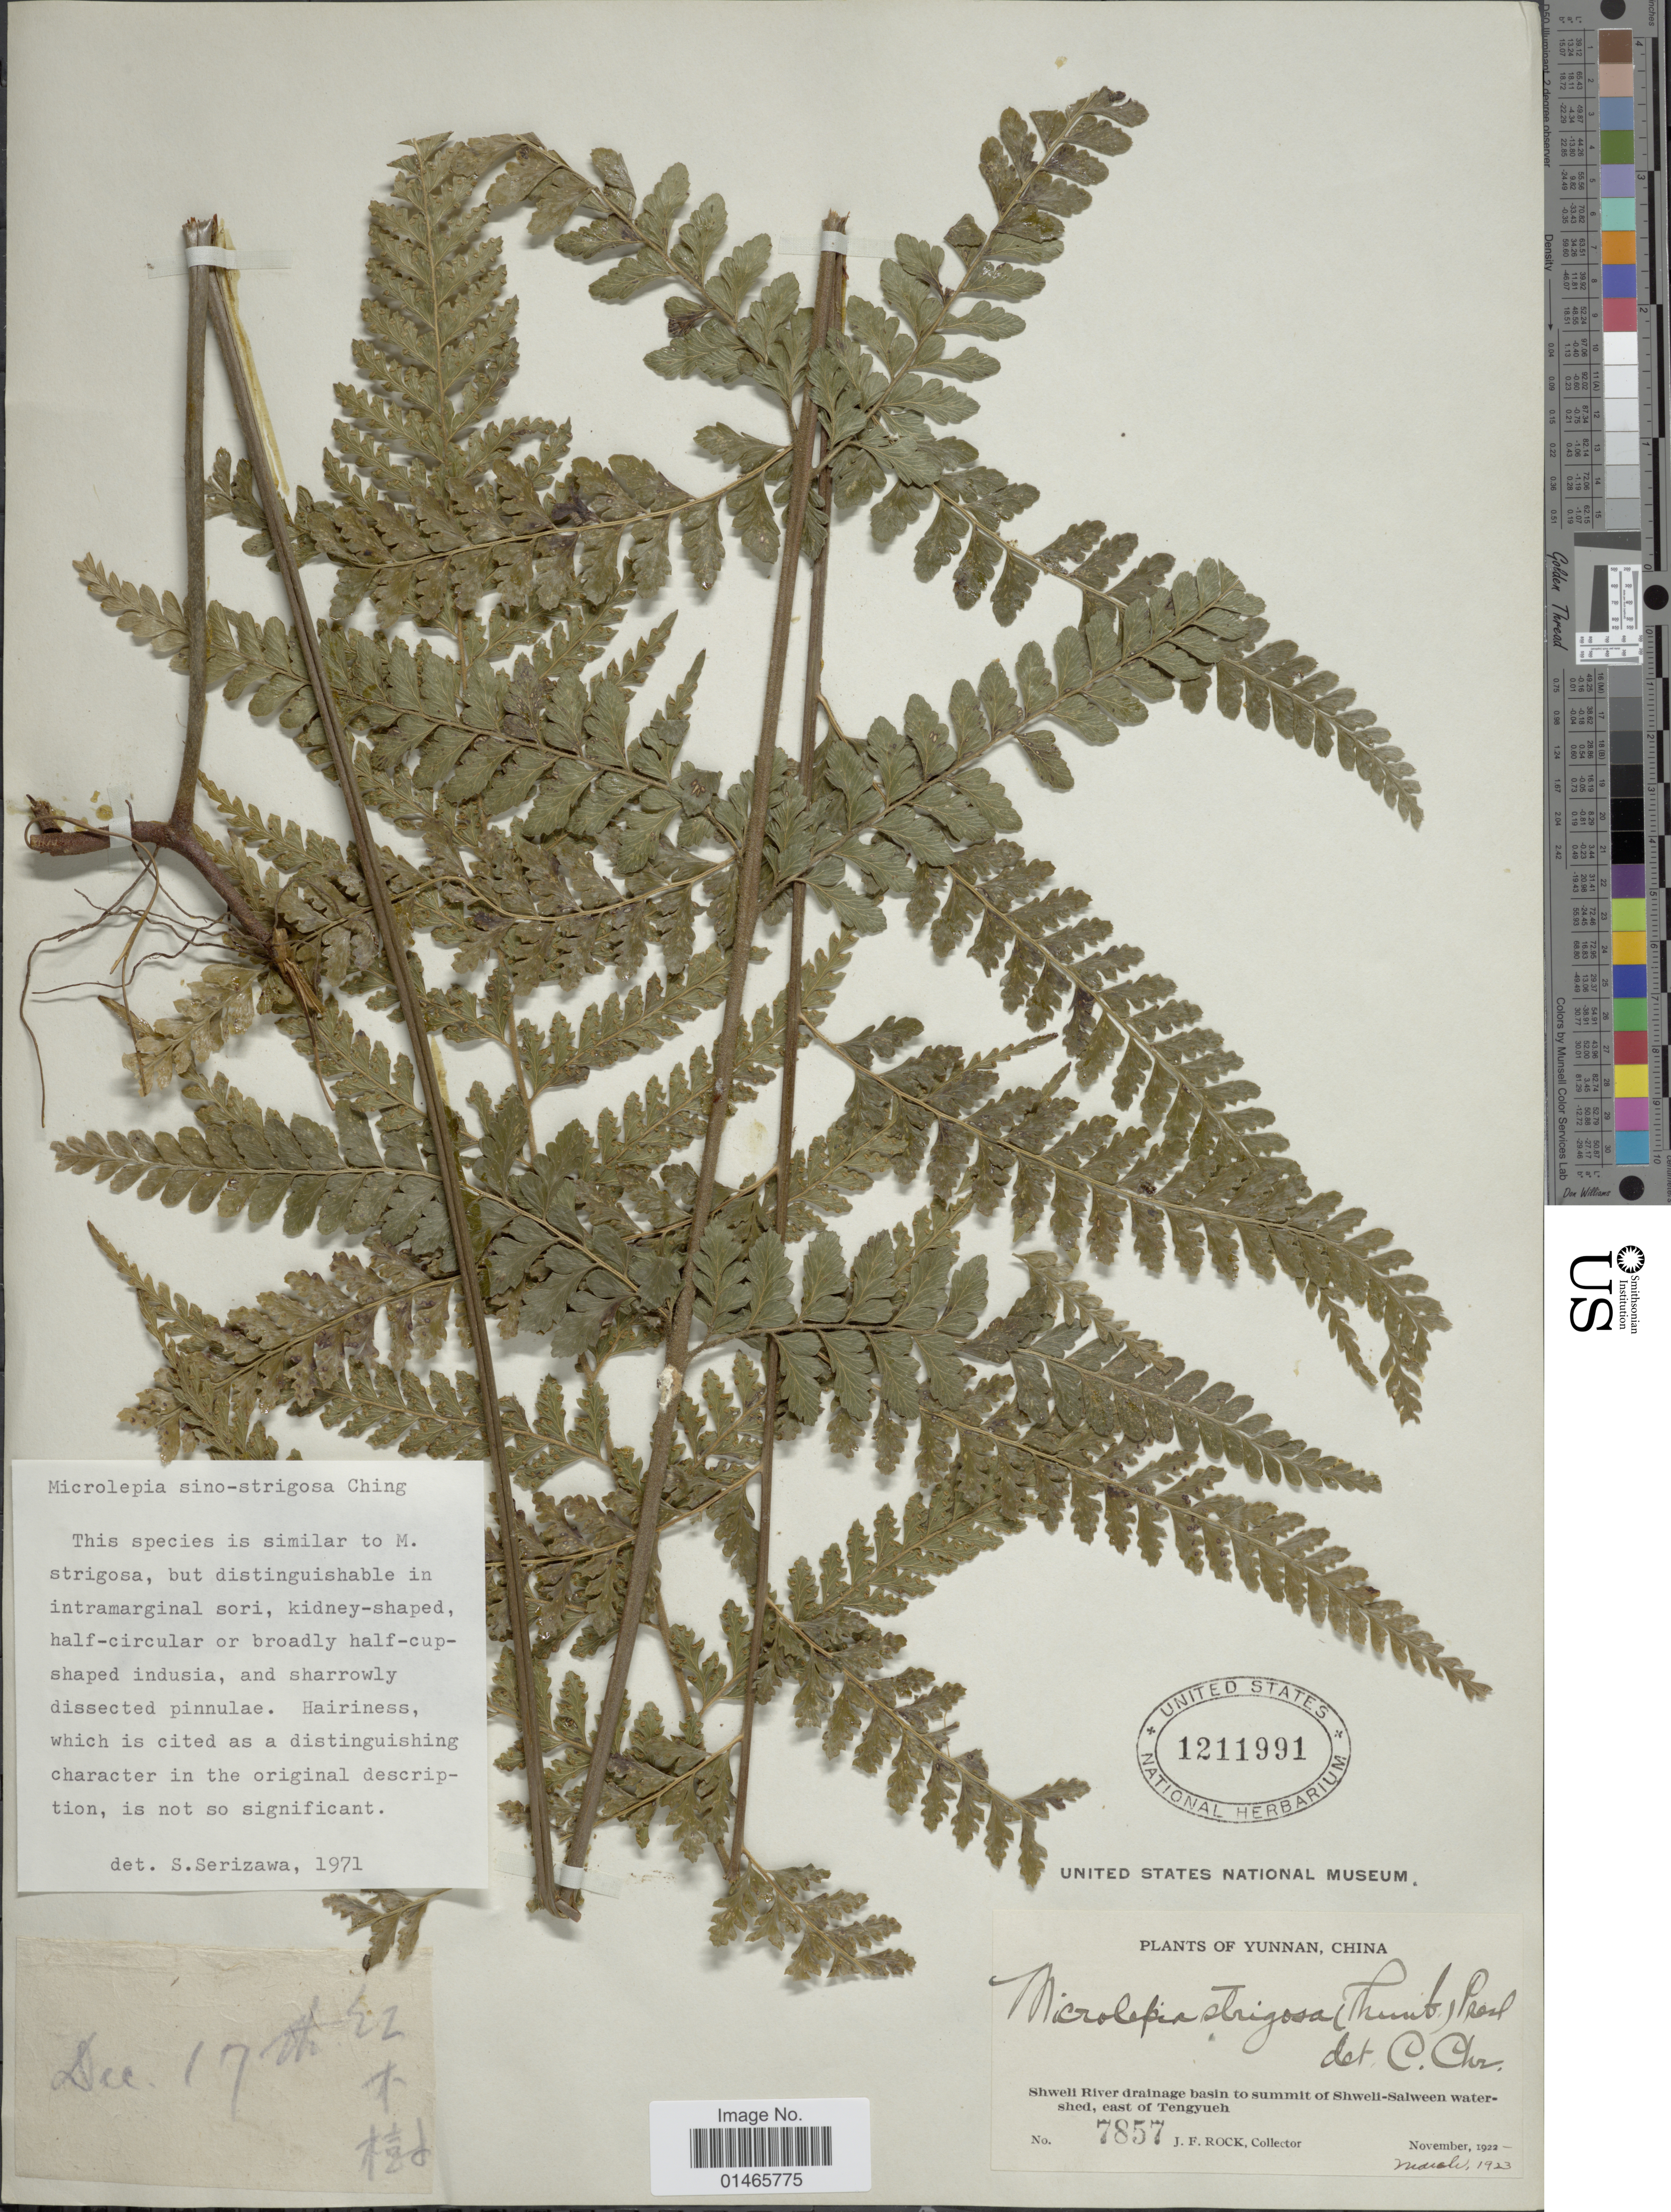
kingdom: Plantae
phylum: Tracheophyta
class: Polypodiopsida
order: Polypodiales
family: Dennstaedtiaceae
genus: Microlepia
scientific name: Microlepia sinostrigosa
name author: Ching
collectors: J. Rock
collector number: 7857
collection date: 1922-12-17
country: China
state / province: Yunnan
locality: Shweli River drainage basin to summit of Shweli-Salween watershed, east of Tengyueh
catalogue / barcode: US 1211991